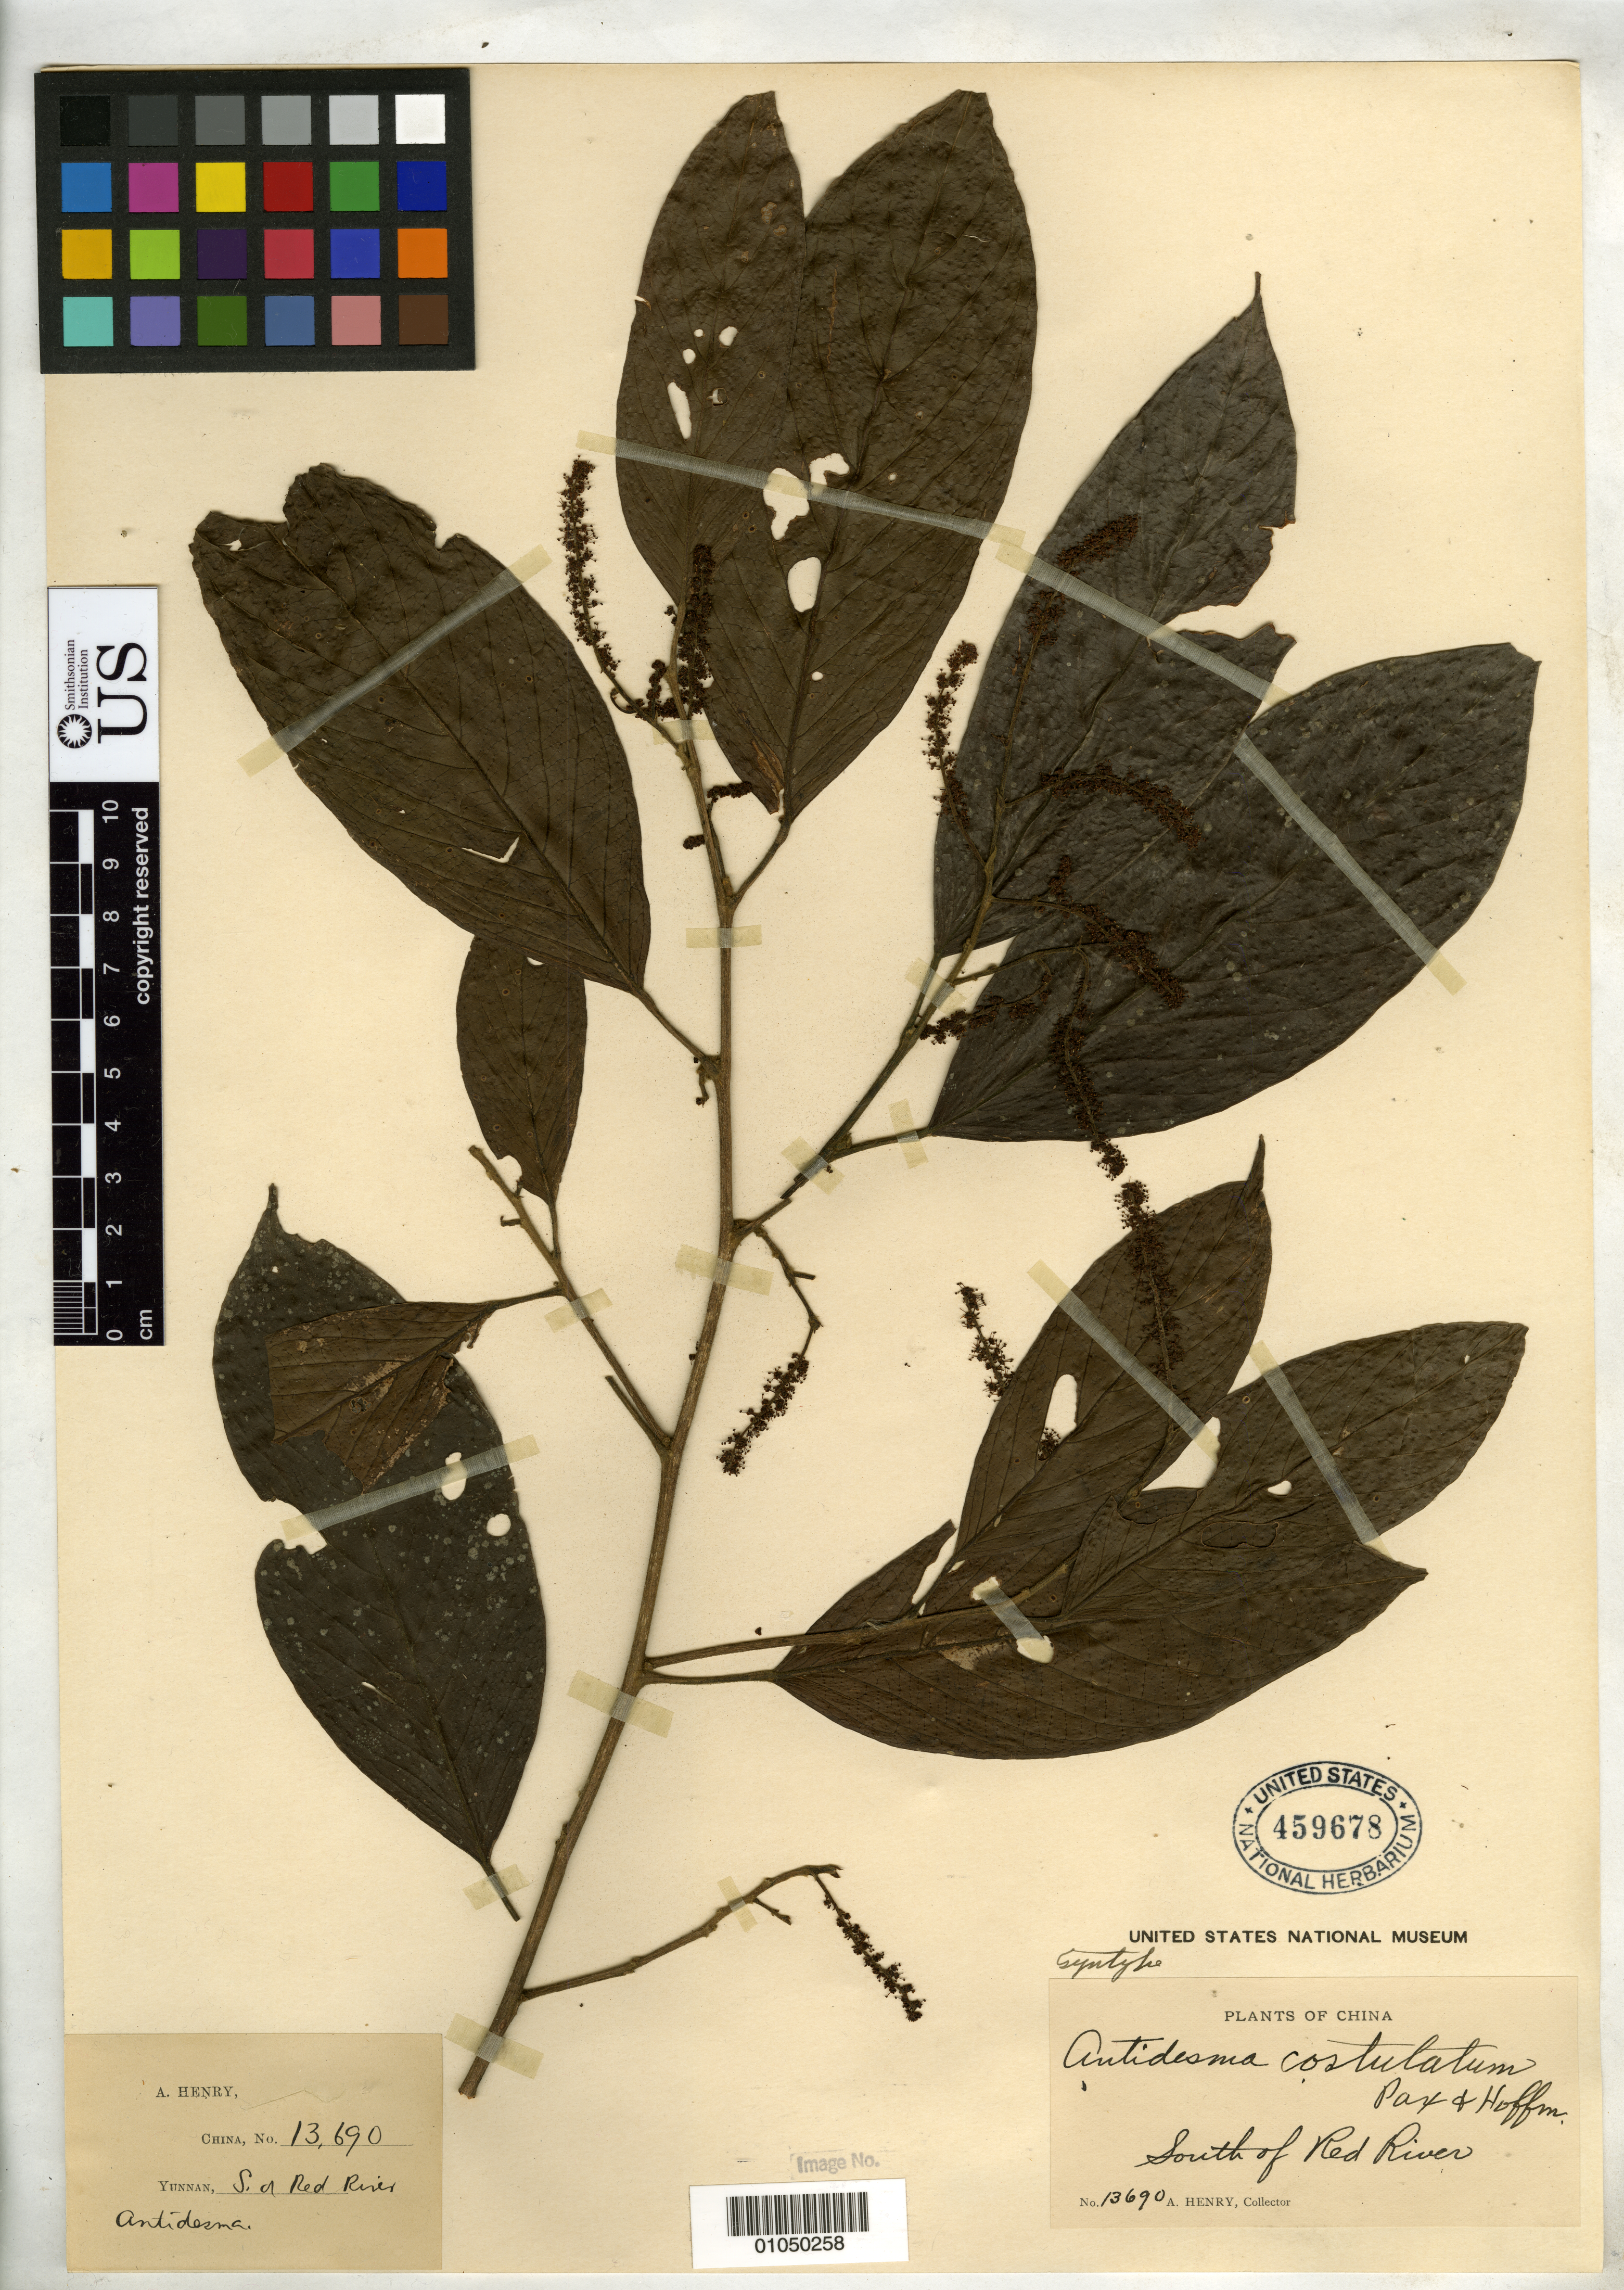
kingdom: Plantae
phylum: Tracheophyta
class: Magnoliopsida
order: Malpighiales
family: Phyllanthaceae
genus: Antidesma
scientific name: Antidesma costulatum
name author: Pax & K. Hoffm. in Engl.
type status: Syntype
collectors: A. Henry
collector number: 13690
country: China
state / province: Yunnan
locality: S of Red River.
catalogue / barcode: US 459678